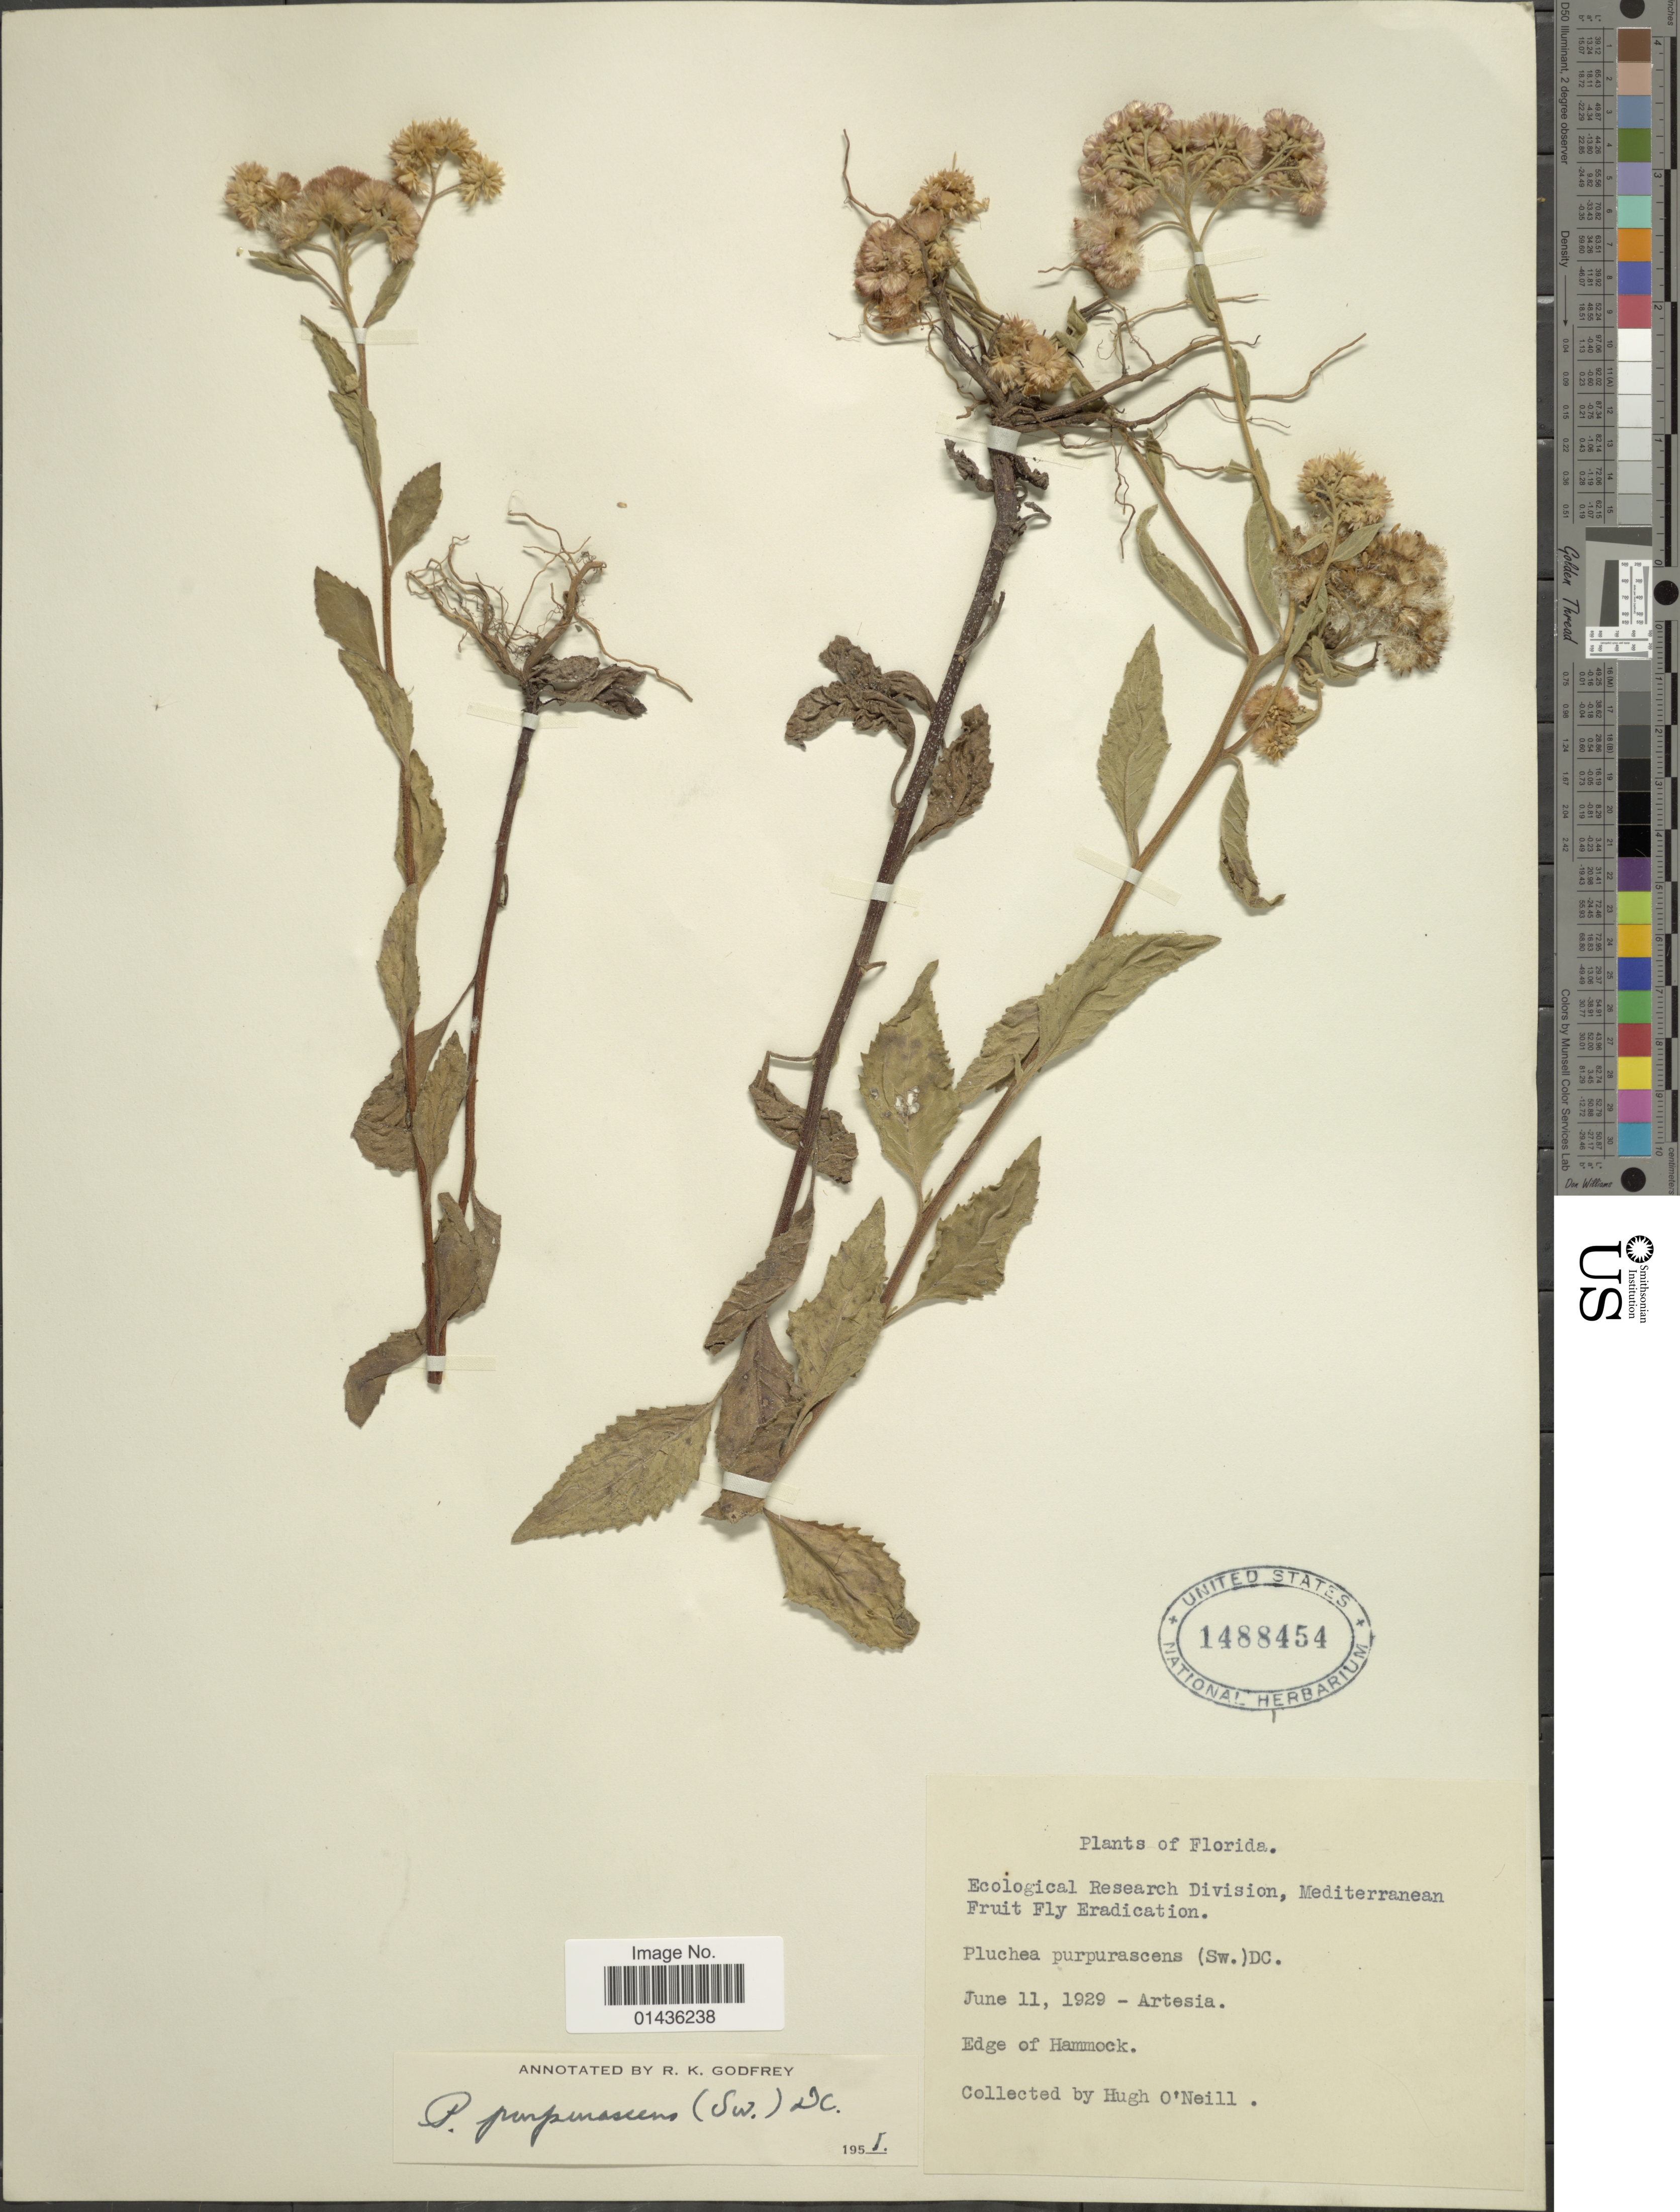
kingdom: Plantae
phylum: Tracheophyta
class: Magnoliopsida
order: Asterales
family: Asteraceae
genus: Pluchea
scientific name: Pluchea odorata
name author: (L.) Cass.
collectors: H. O'Neill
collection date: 1929-06-11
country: United States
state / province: Florida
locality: Edge of Hammock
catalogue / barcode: US 1488454